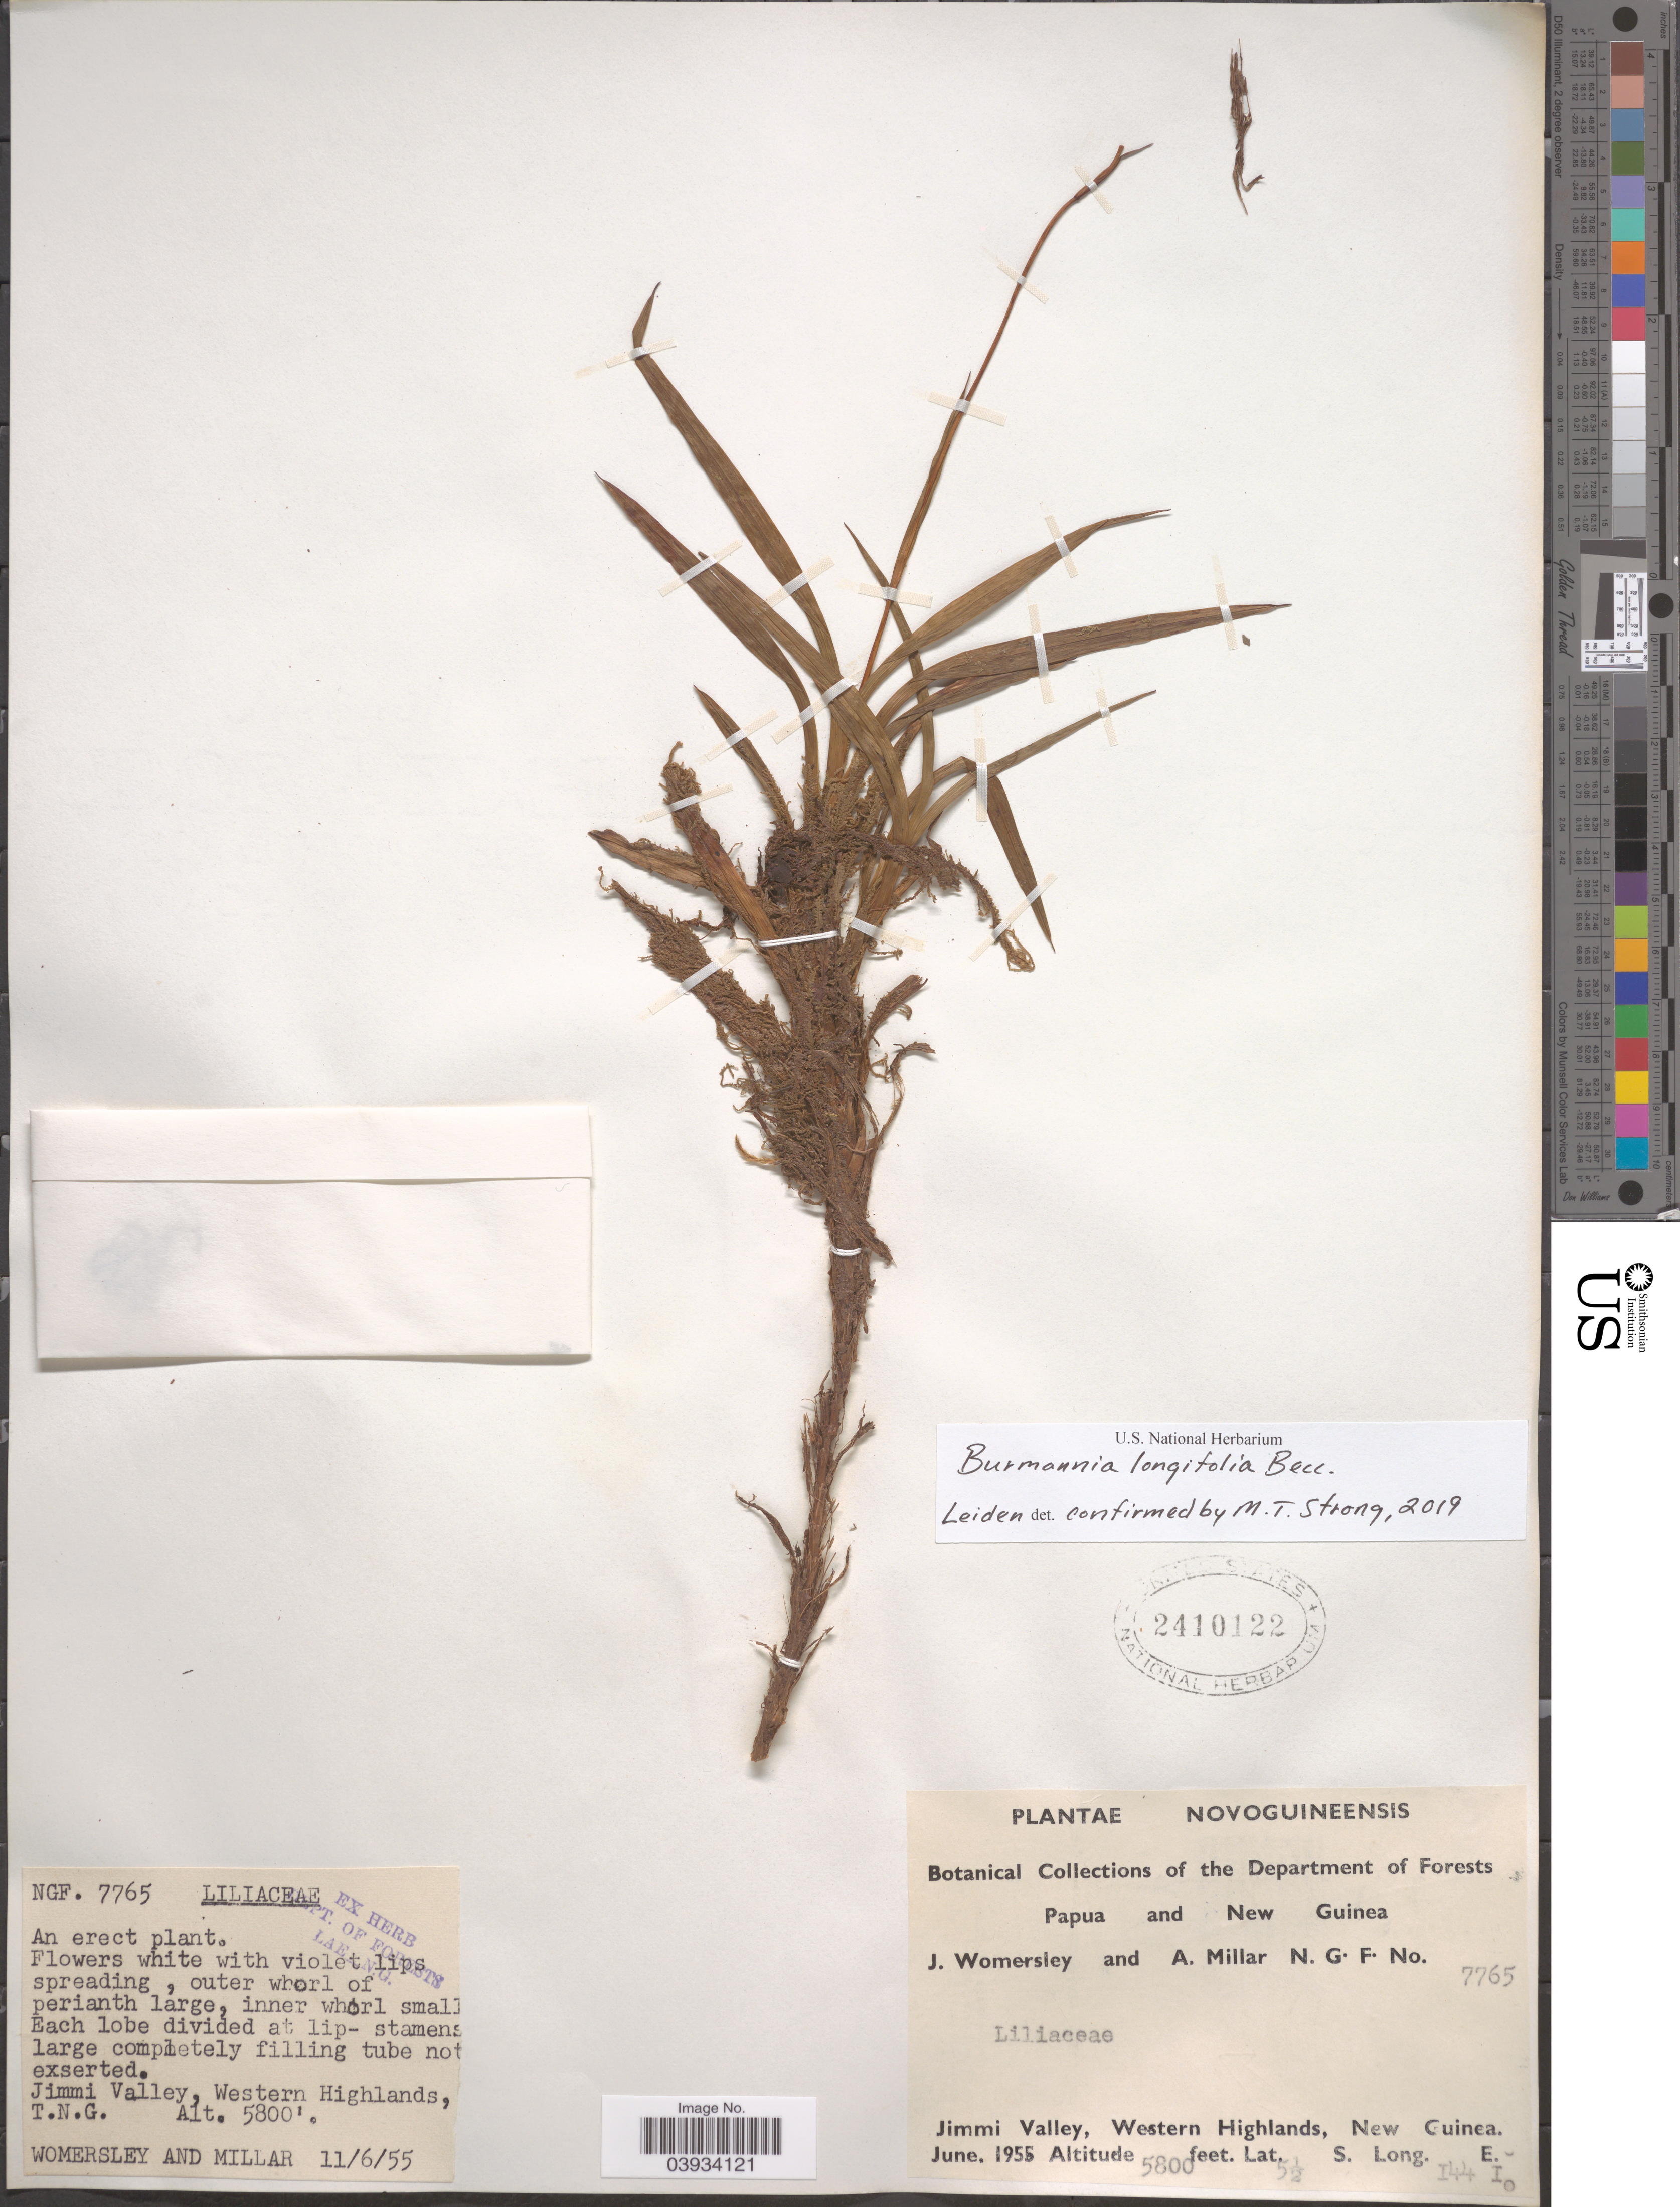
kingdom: Plantae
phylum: Tracheophyta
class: Liliopsida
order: Dioscoreales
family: Burmanniaceae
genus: Burmannia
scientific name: Burmannia longifolia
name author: Becc.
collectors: J. S. Womersley & A. Millar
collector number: NGF 7765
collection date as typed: Transcribed d/m/y: 11/6/55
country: Papua New Guinea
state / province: Western Highlands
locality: Jimmi Valley, T.N.G. Papua and New Guinea.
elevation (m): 1768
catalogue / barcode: US 2410122